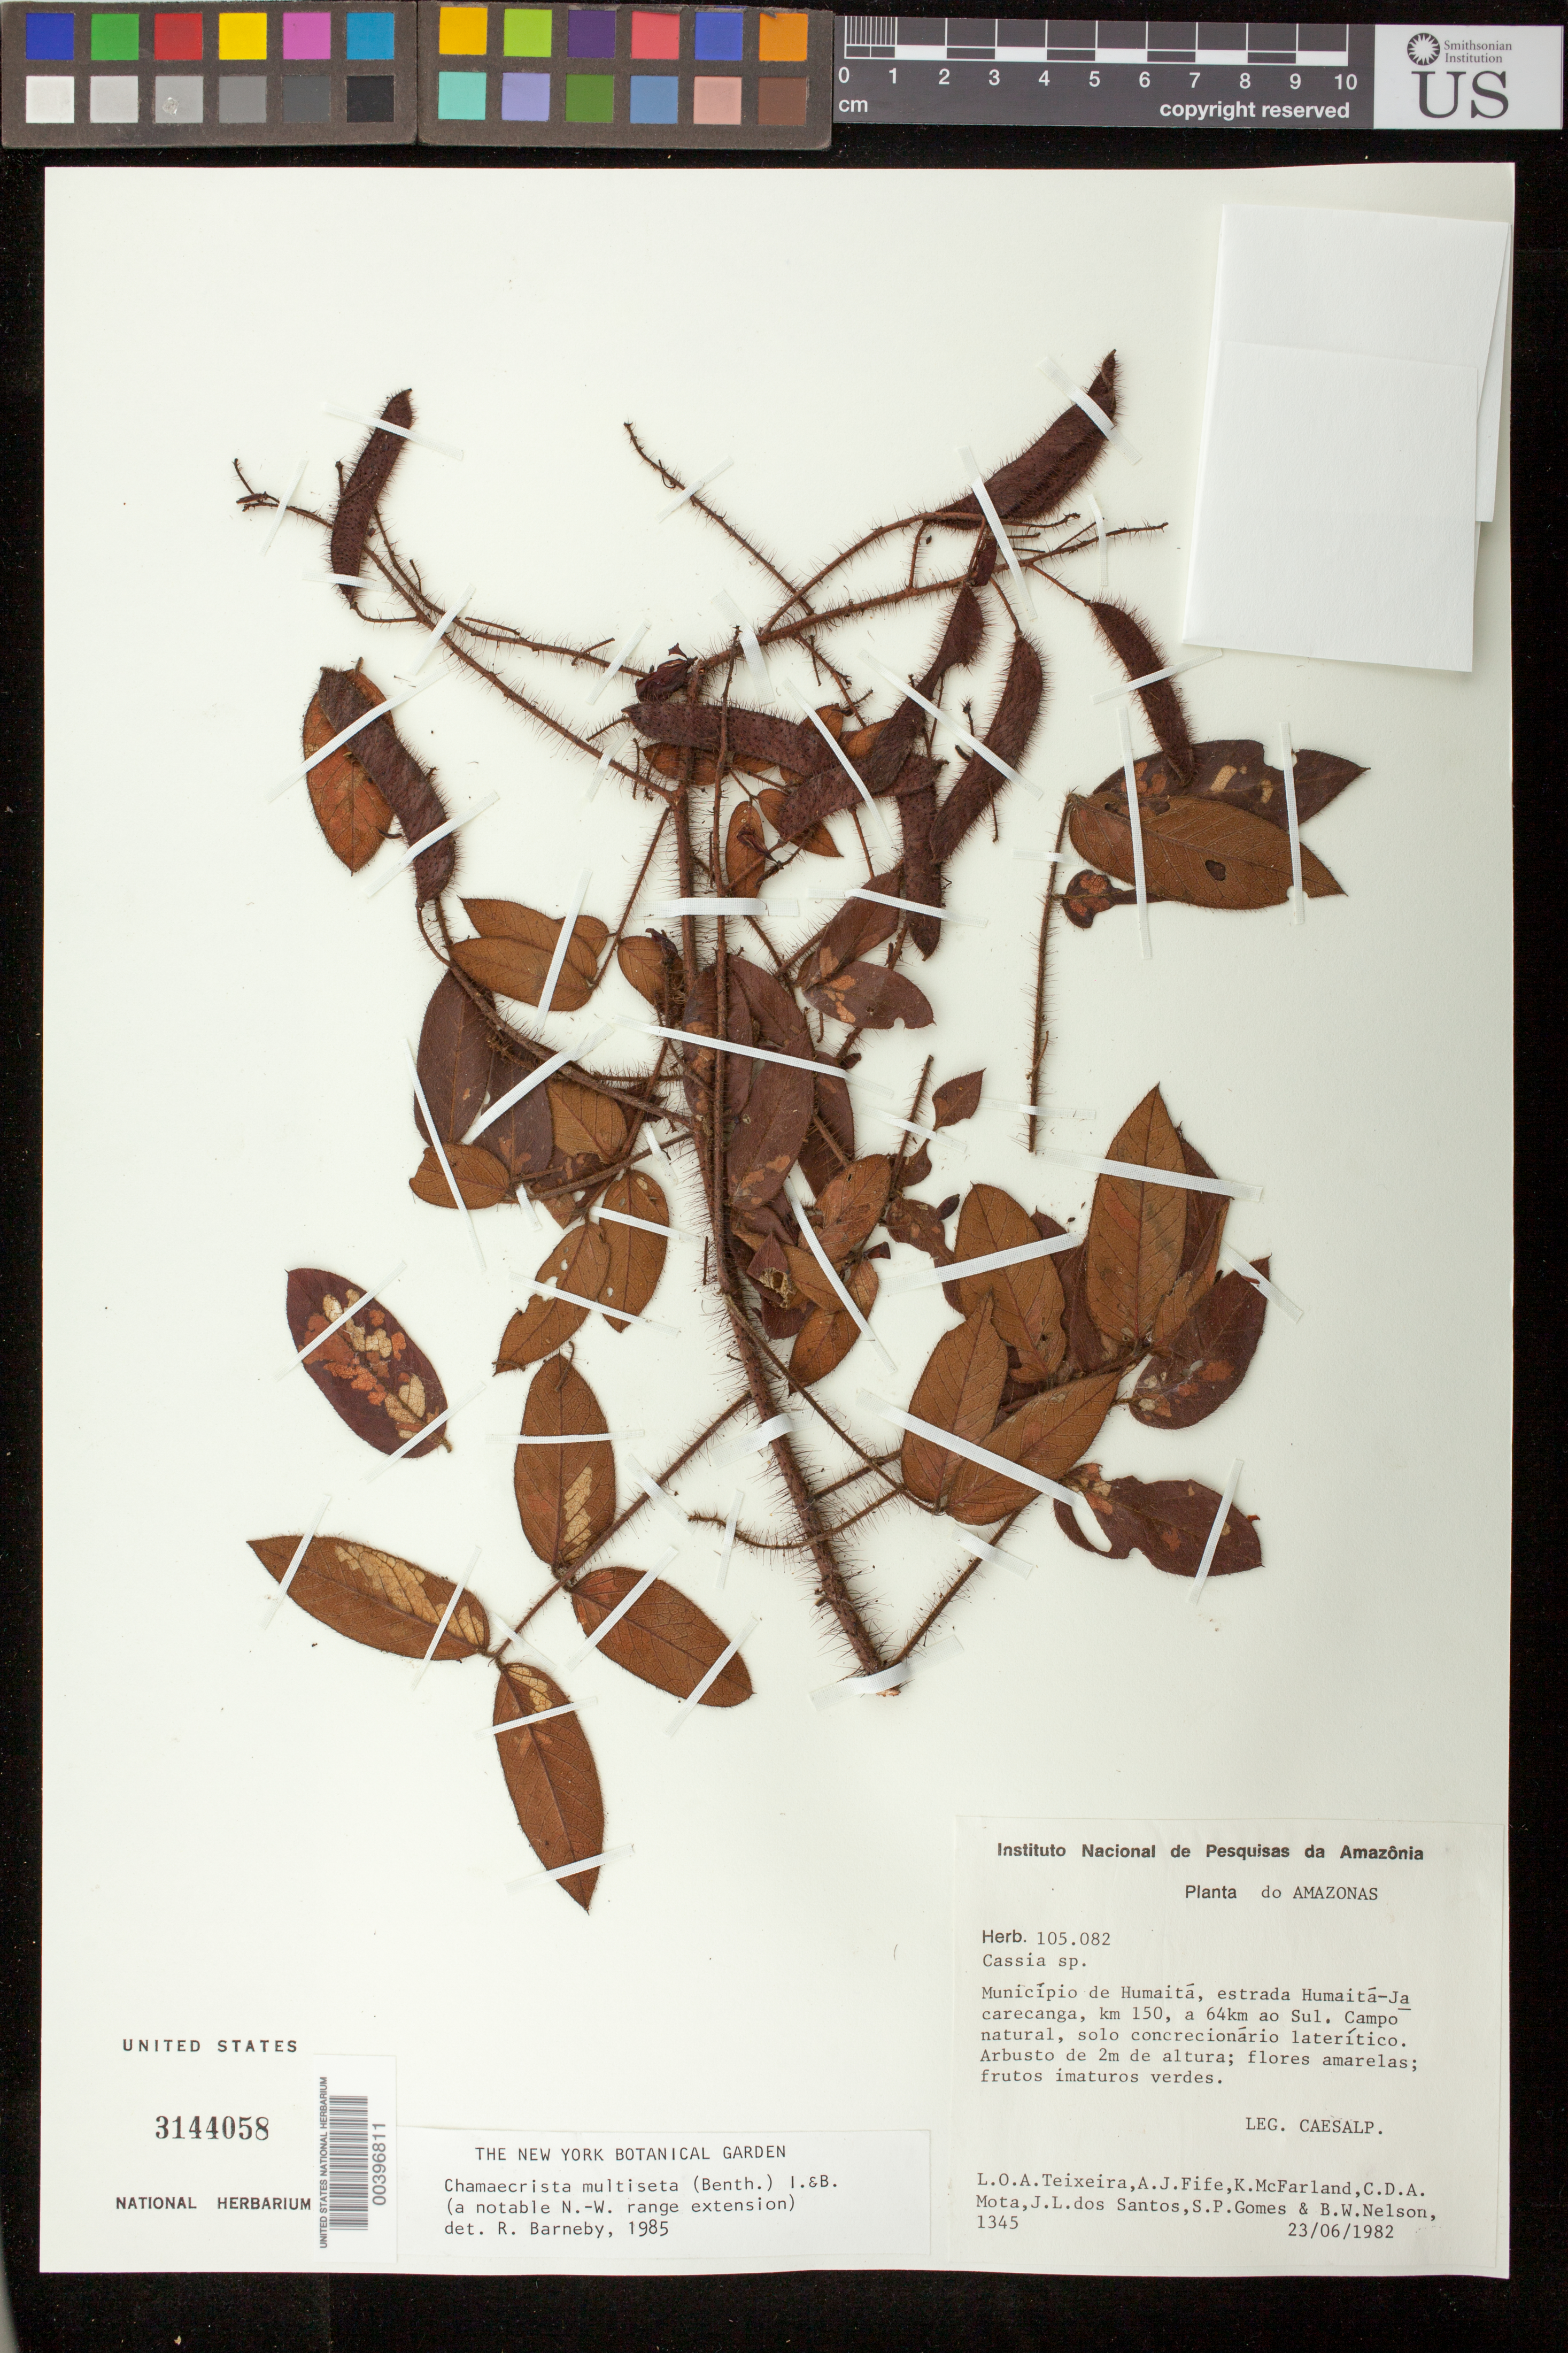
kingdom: Plantae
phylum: Tracheophyta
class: Magnoliopsida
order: Fabales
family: Fabaceae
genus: Chamaecrista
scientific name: Chamaecrista multiseta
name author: (Benth.) H.S. Irwin & Barneby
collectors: L. O. A. Teixeira, A. Fife, K. McFarland, C. D. A. Mota, J. L. Santos, S. P. Gomes & B. W. Nelson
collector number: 1345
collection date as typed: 23 Jun 1982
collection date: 1982-06-23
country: Brazil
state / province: Amazonas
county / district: Humaitá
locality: Estrada Humaitá-Jacarecanga, km 150, a 64 km ao Sul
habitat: Campo natural, solo concrecionario lateritico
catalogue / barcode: US 3144058